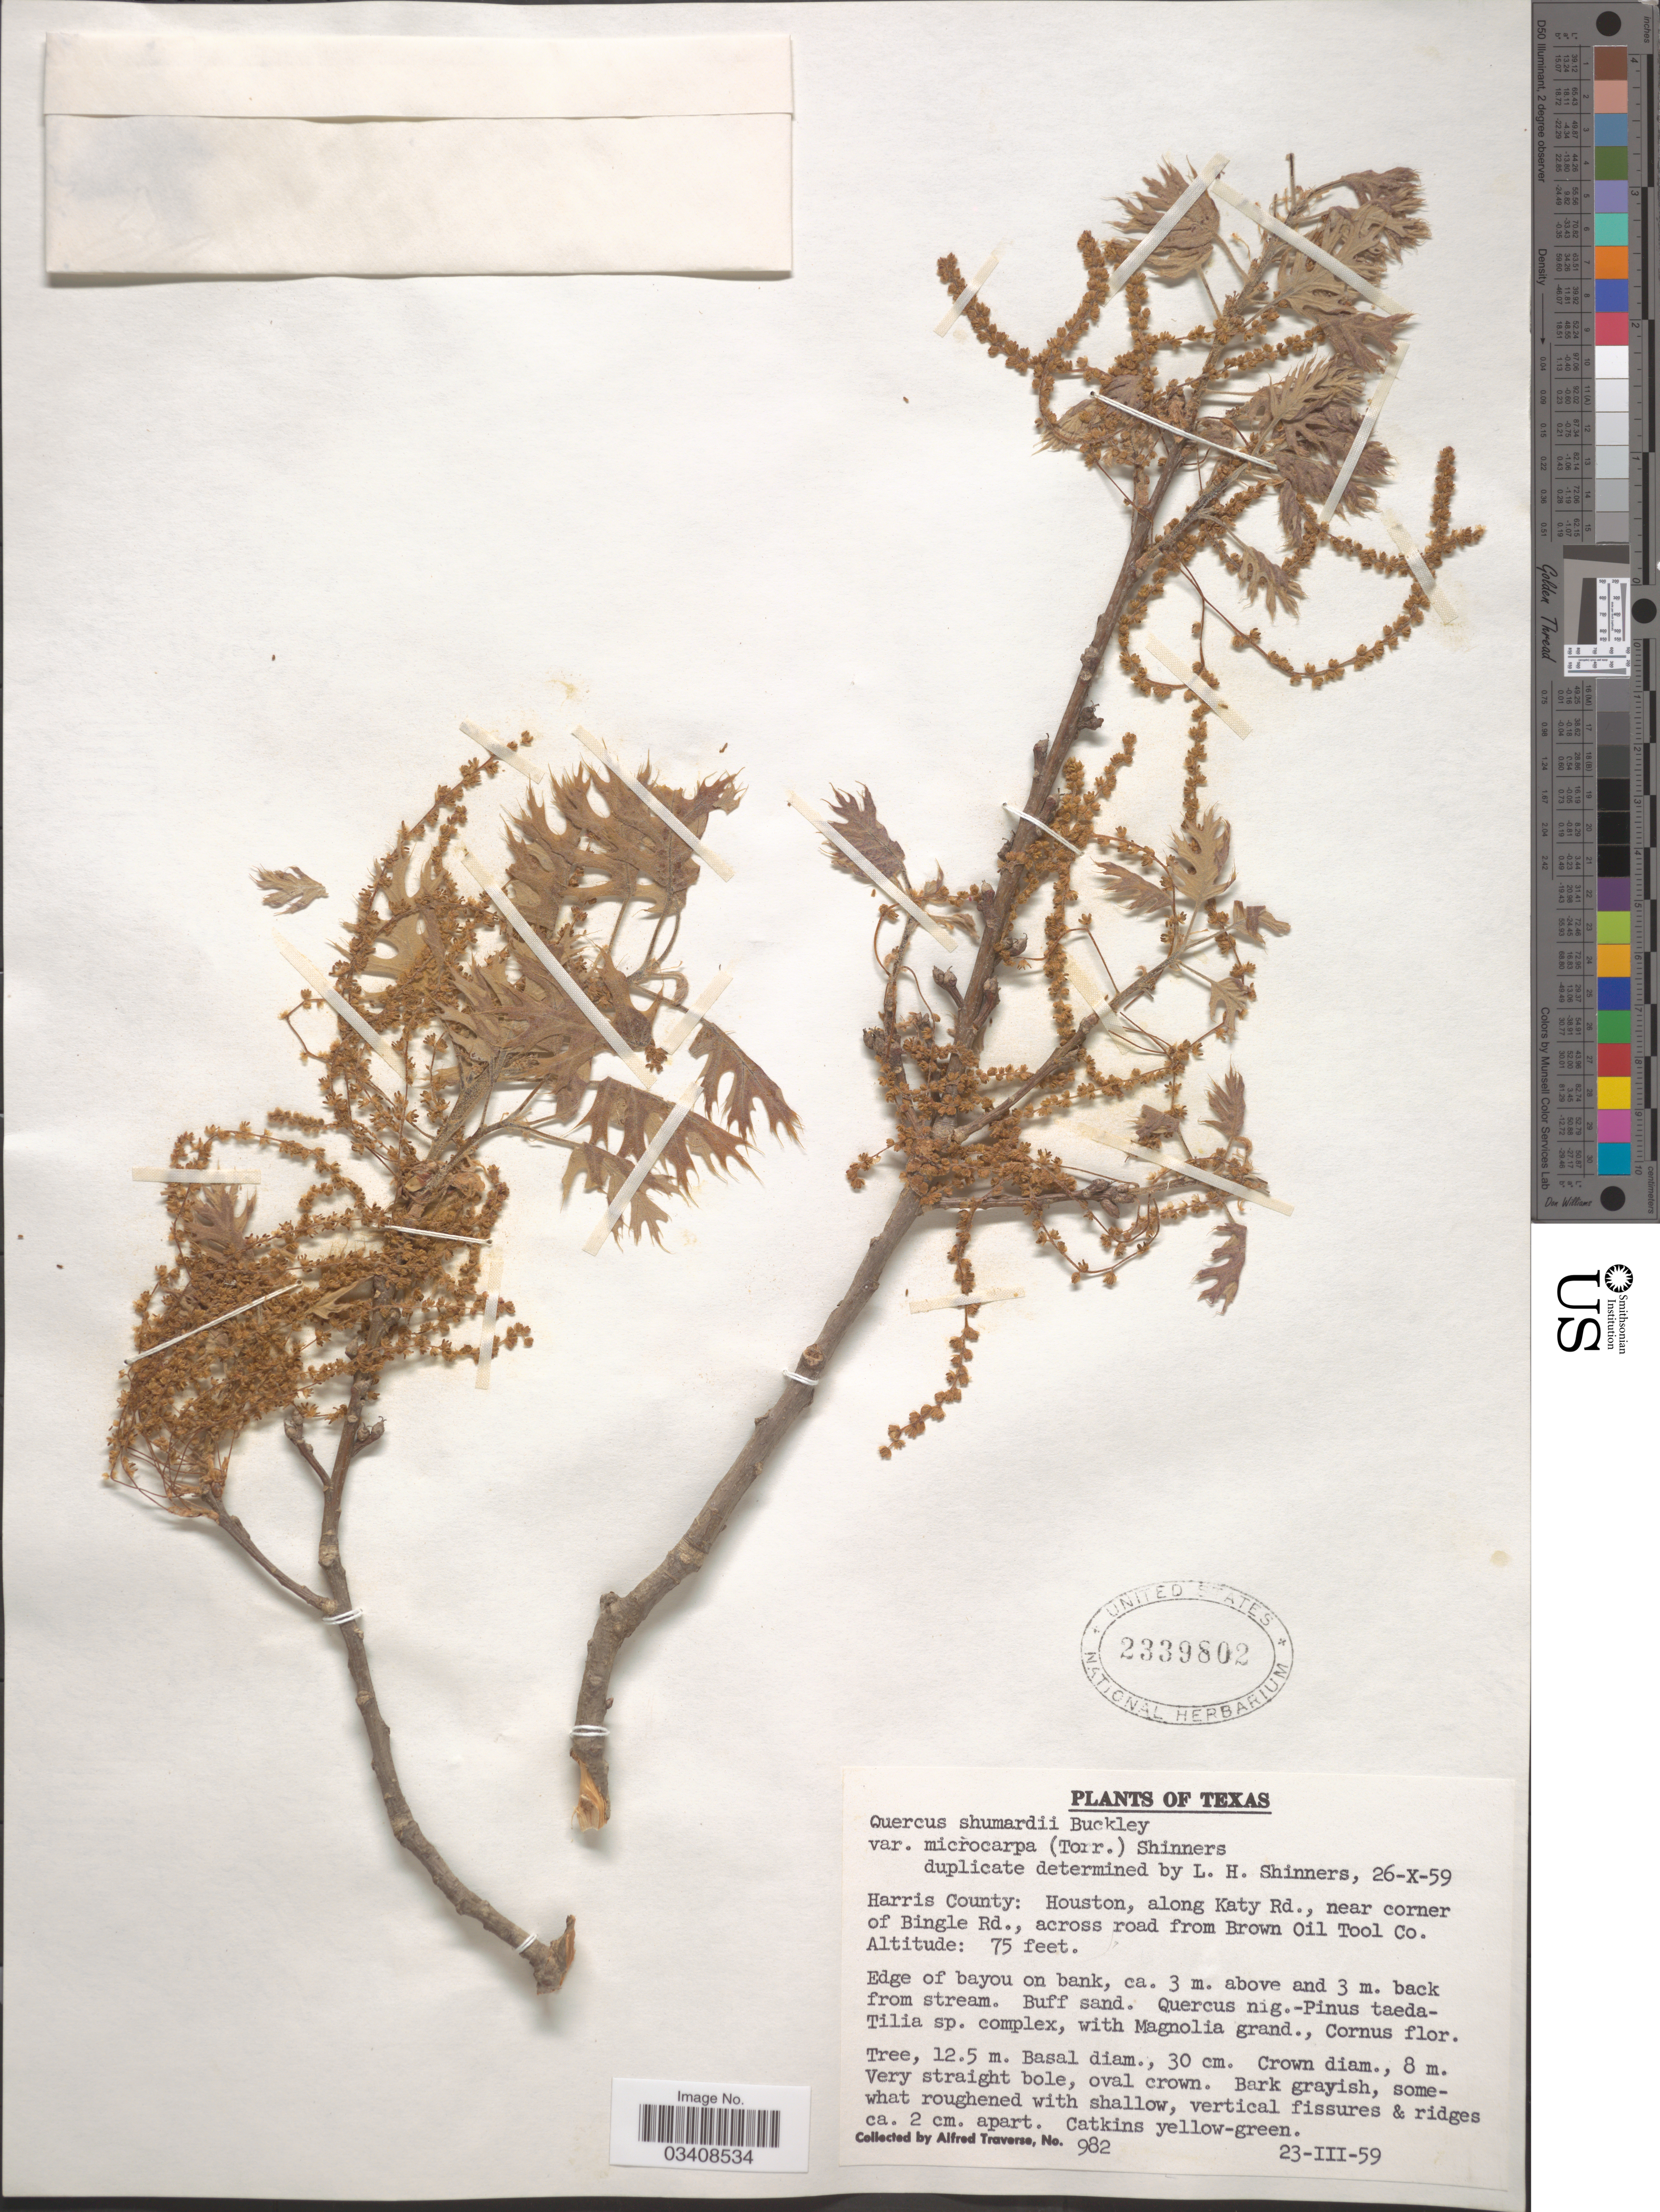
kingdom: Plantae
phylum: Tracheophyta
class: Magnoliopsida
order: Fagales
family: Fagaceae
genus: Quercus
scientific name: Quercus shumardii var. microcarpa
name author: (Torr.) Shinners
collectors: A. Traverse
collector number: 982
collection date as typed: Transcribed d/m/y: 23/3/59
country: United States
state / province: Texas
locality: Harris County: Houston, along Katy Rd., near corner of Bingle Rd., across road from Brown Oil Tool Co.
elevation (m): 23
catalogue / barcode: US 2339802